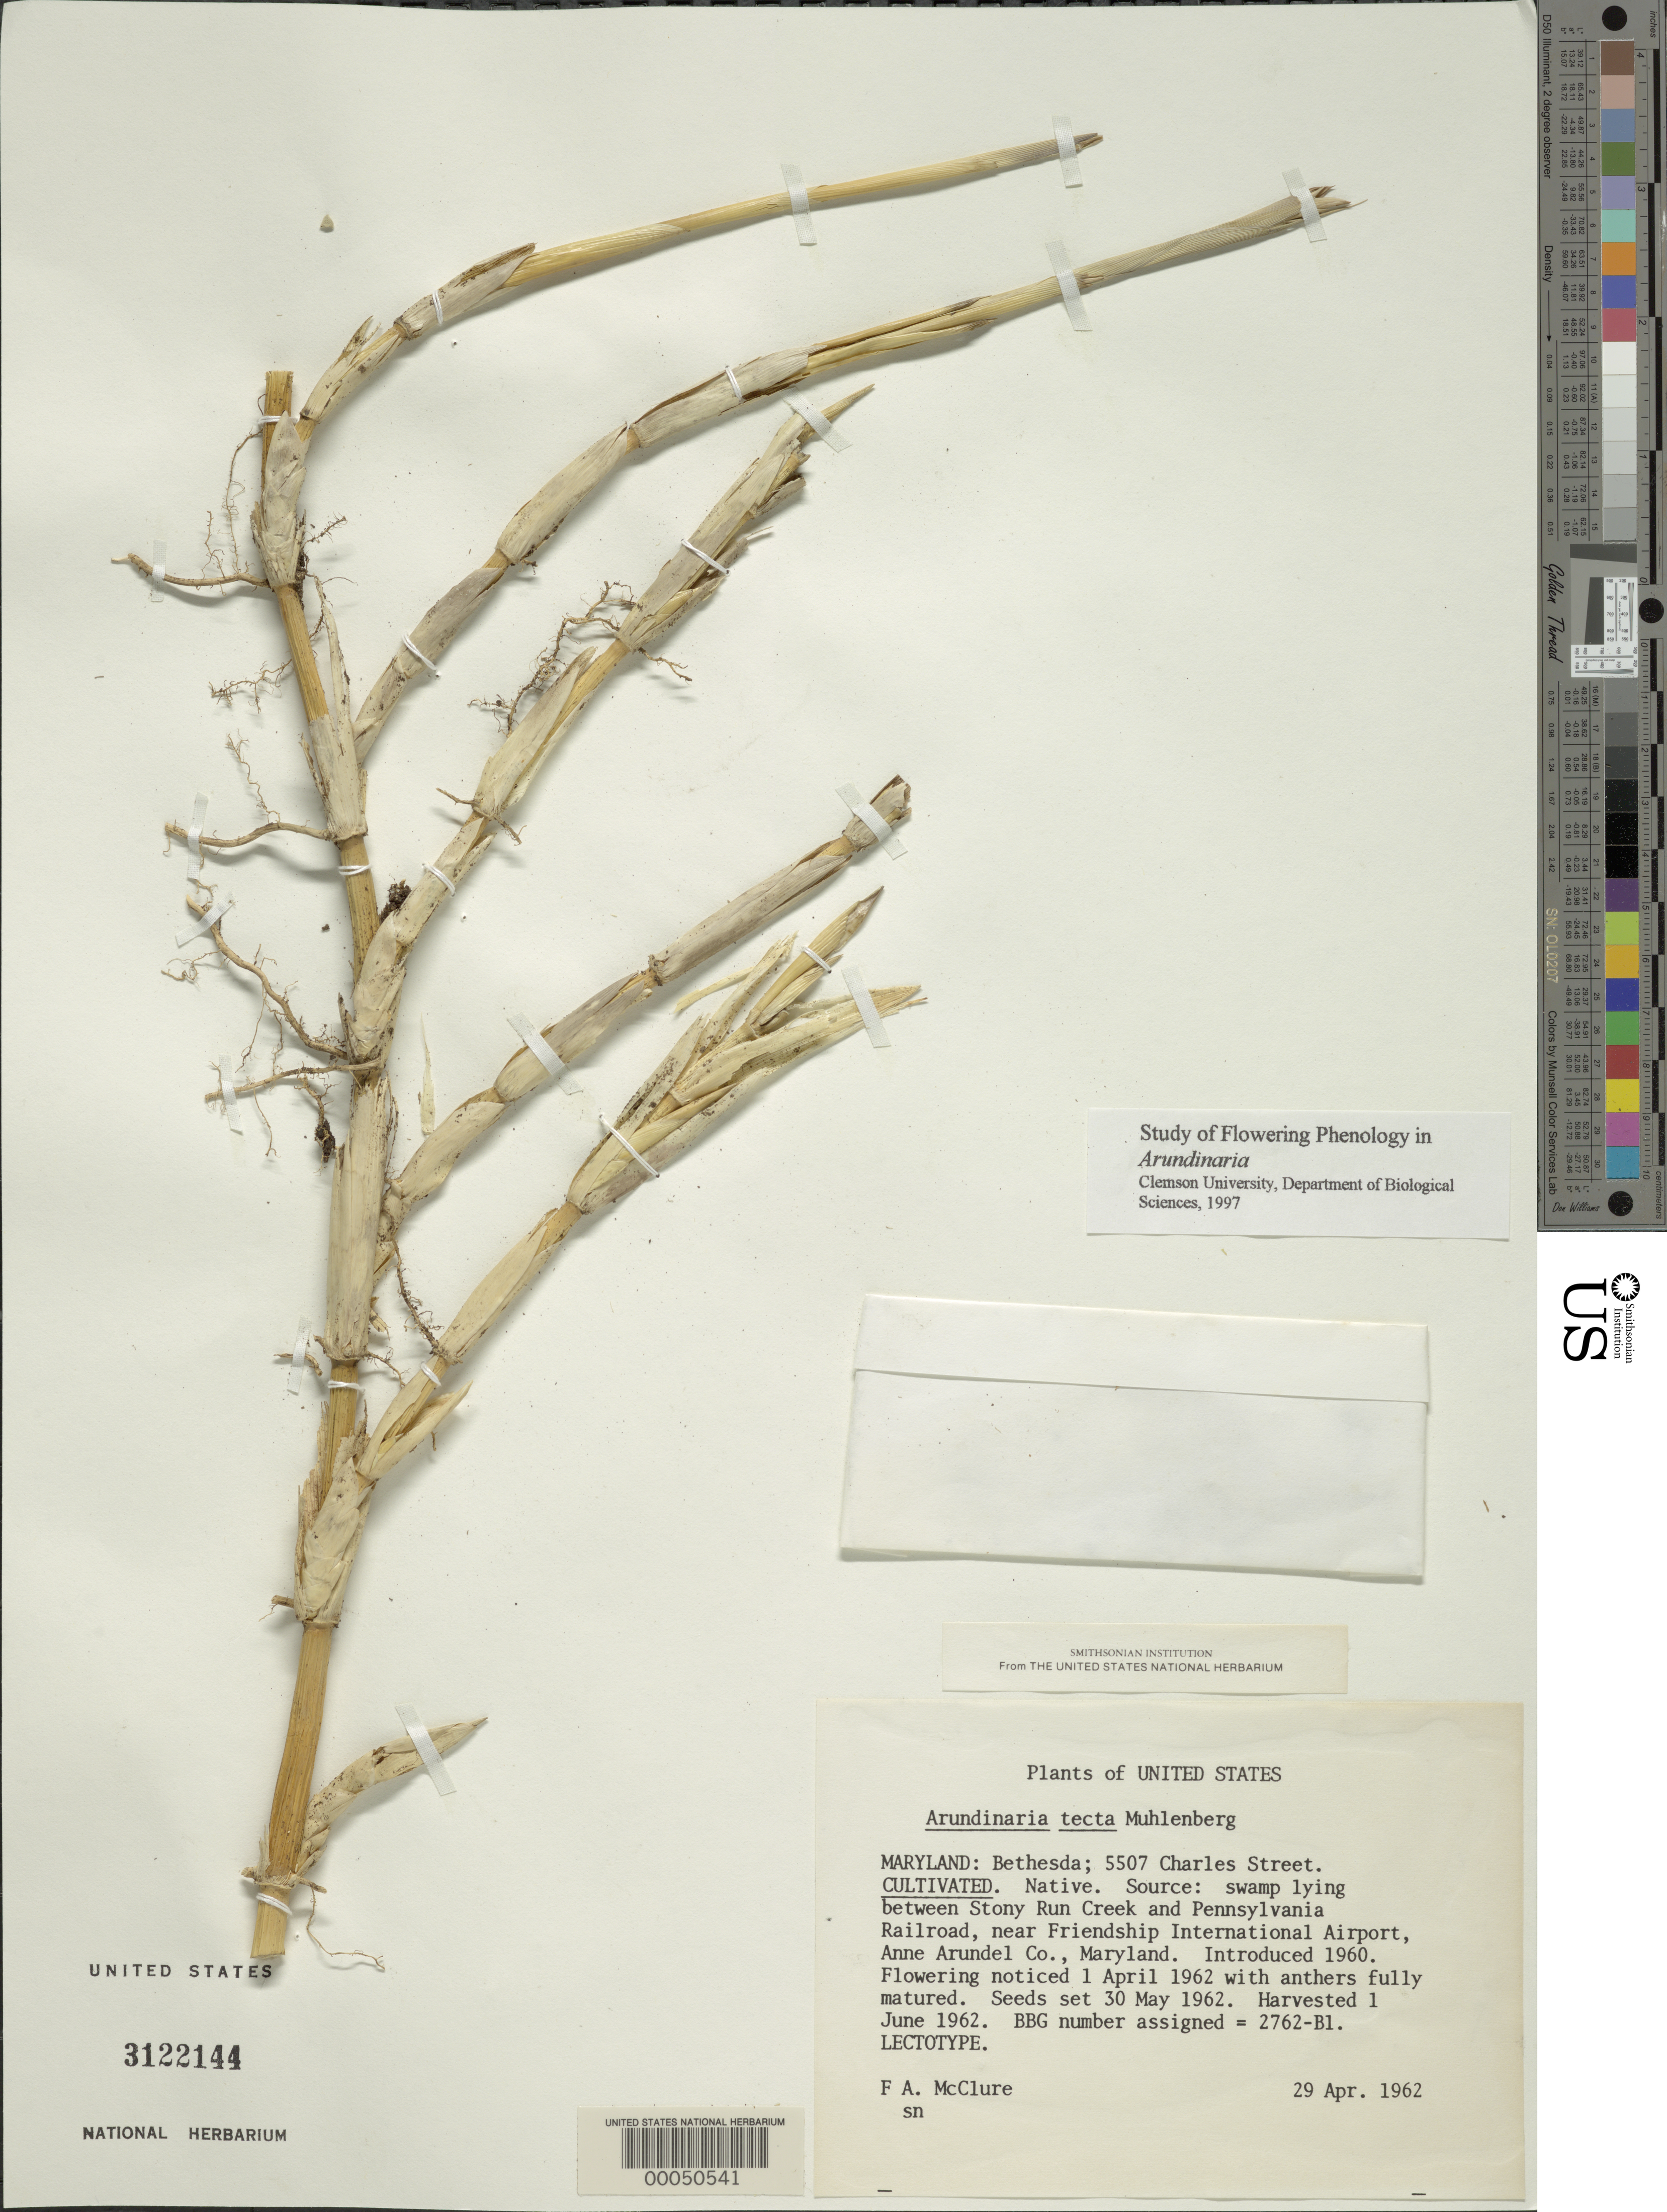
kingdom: Plantae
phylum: Tracheophyta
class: Liliopsida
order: Poales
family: Poaceae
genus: Arundinaria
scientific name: Arundinaria tecta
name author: (Walter) Muhl.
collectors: F. A. McClure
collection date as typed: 29 Apr 1962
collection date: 1962-04-29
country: United States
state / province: Maryland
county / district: Montgomery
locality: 5507 Charles Street, Bethesda (McClure's garden)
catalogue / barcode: US 3122144